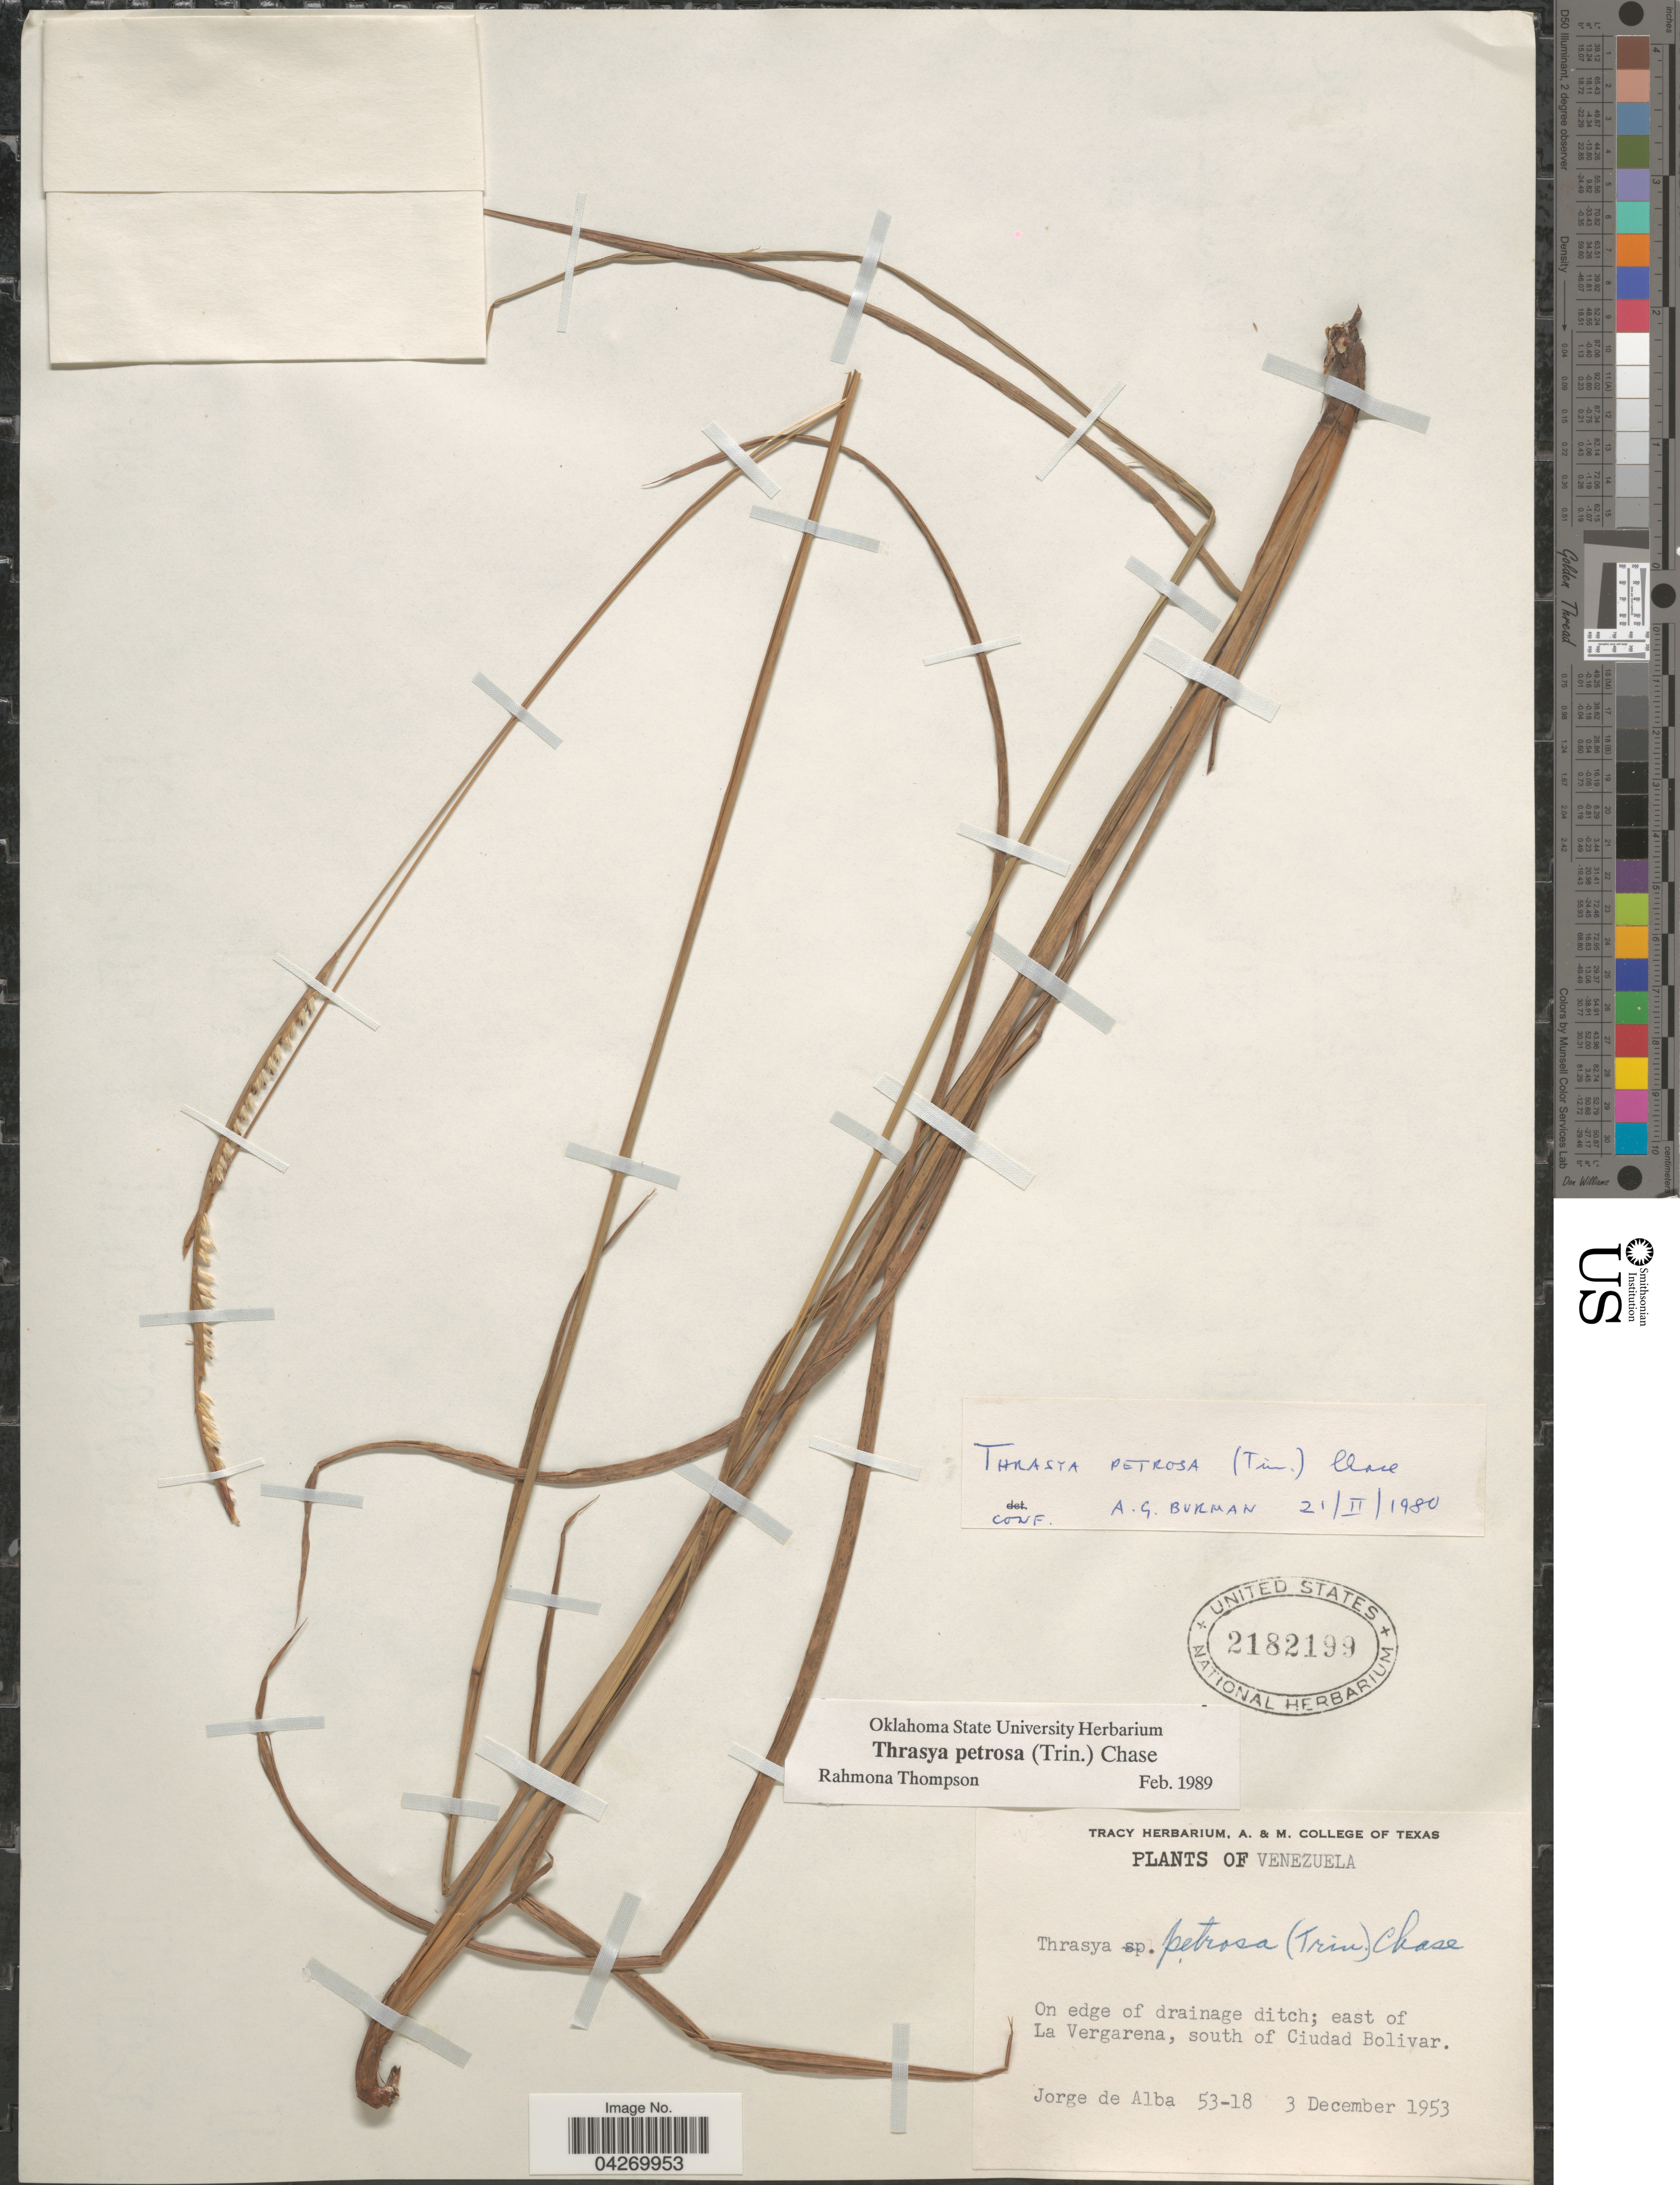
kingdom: Plantae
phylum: Tracheophyta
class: Liliopsida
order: Poales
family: Poaceae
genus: Paspalum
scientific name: Paspalum foliiforme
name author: S. Denham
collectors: J. Alba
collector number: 53-18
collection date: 1953-12-03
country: Venezuela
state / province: Bolivar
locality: On edge of drainage ditch; east of La Vergarena, south of Ciudad Bolivar.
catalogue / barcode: US 2182199